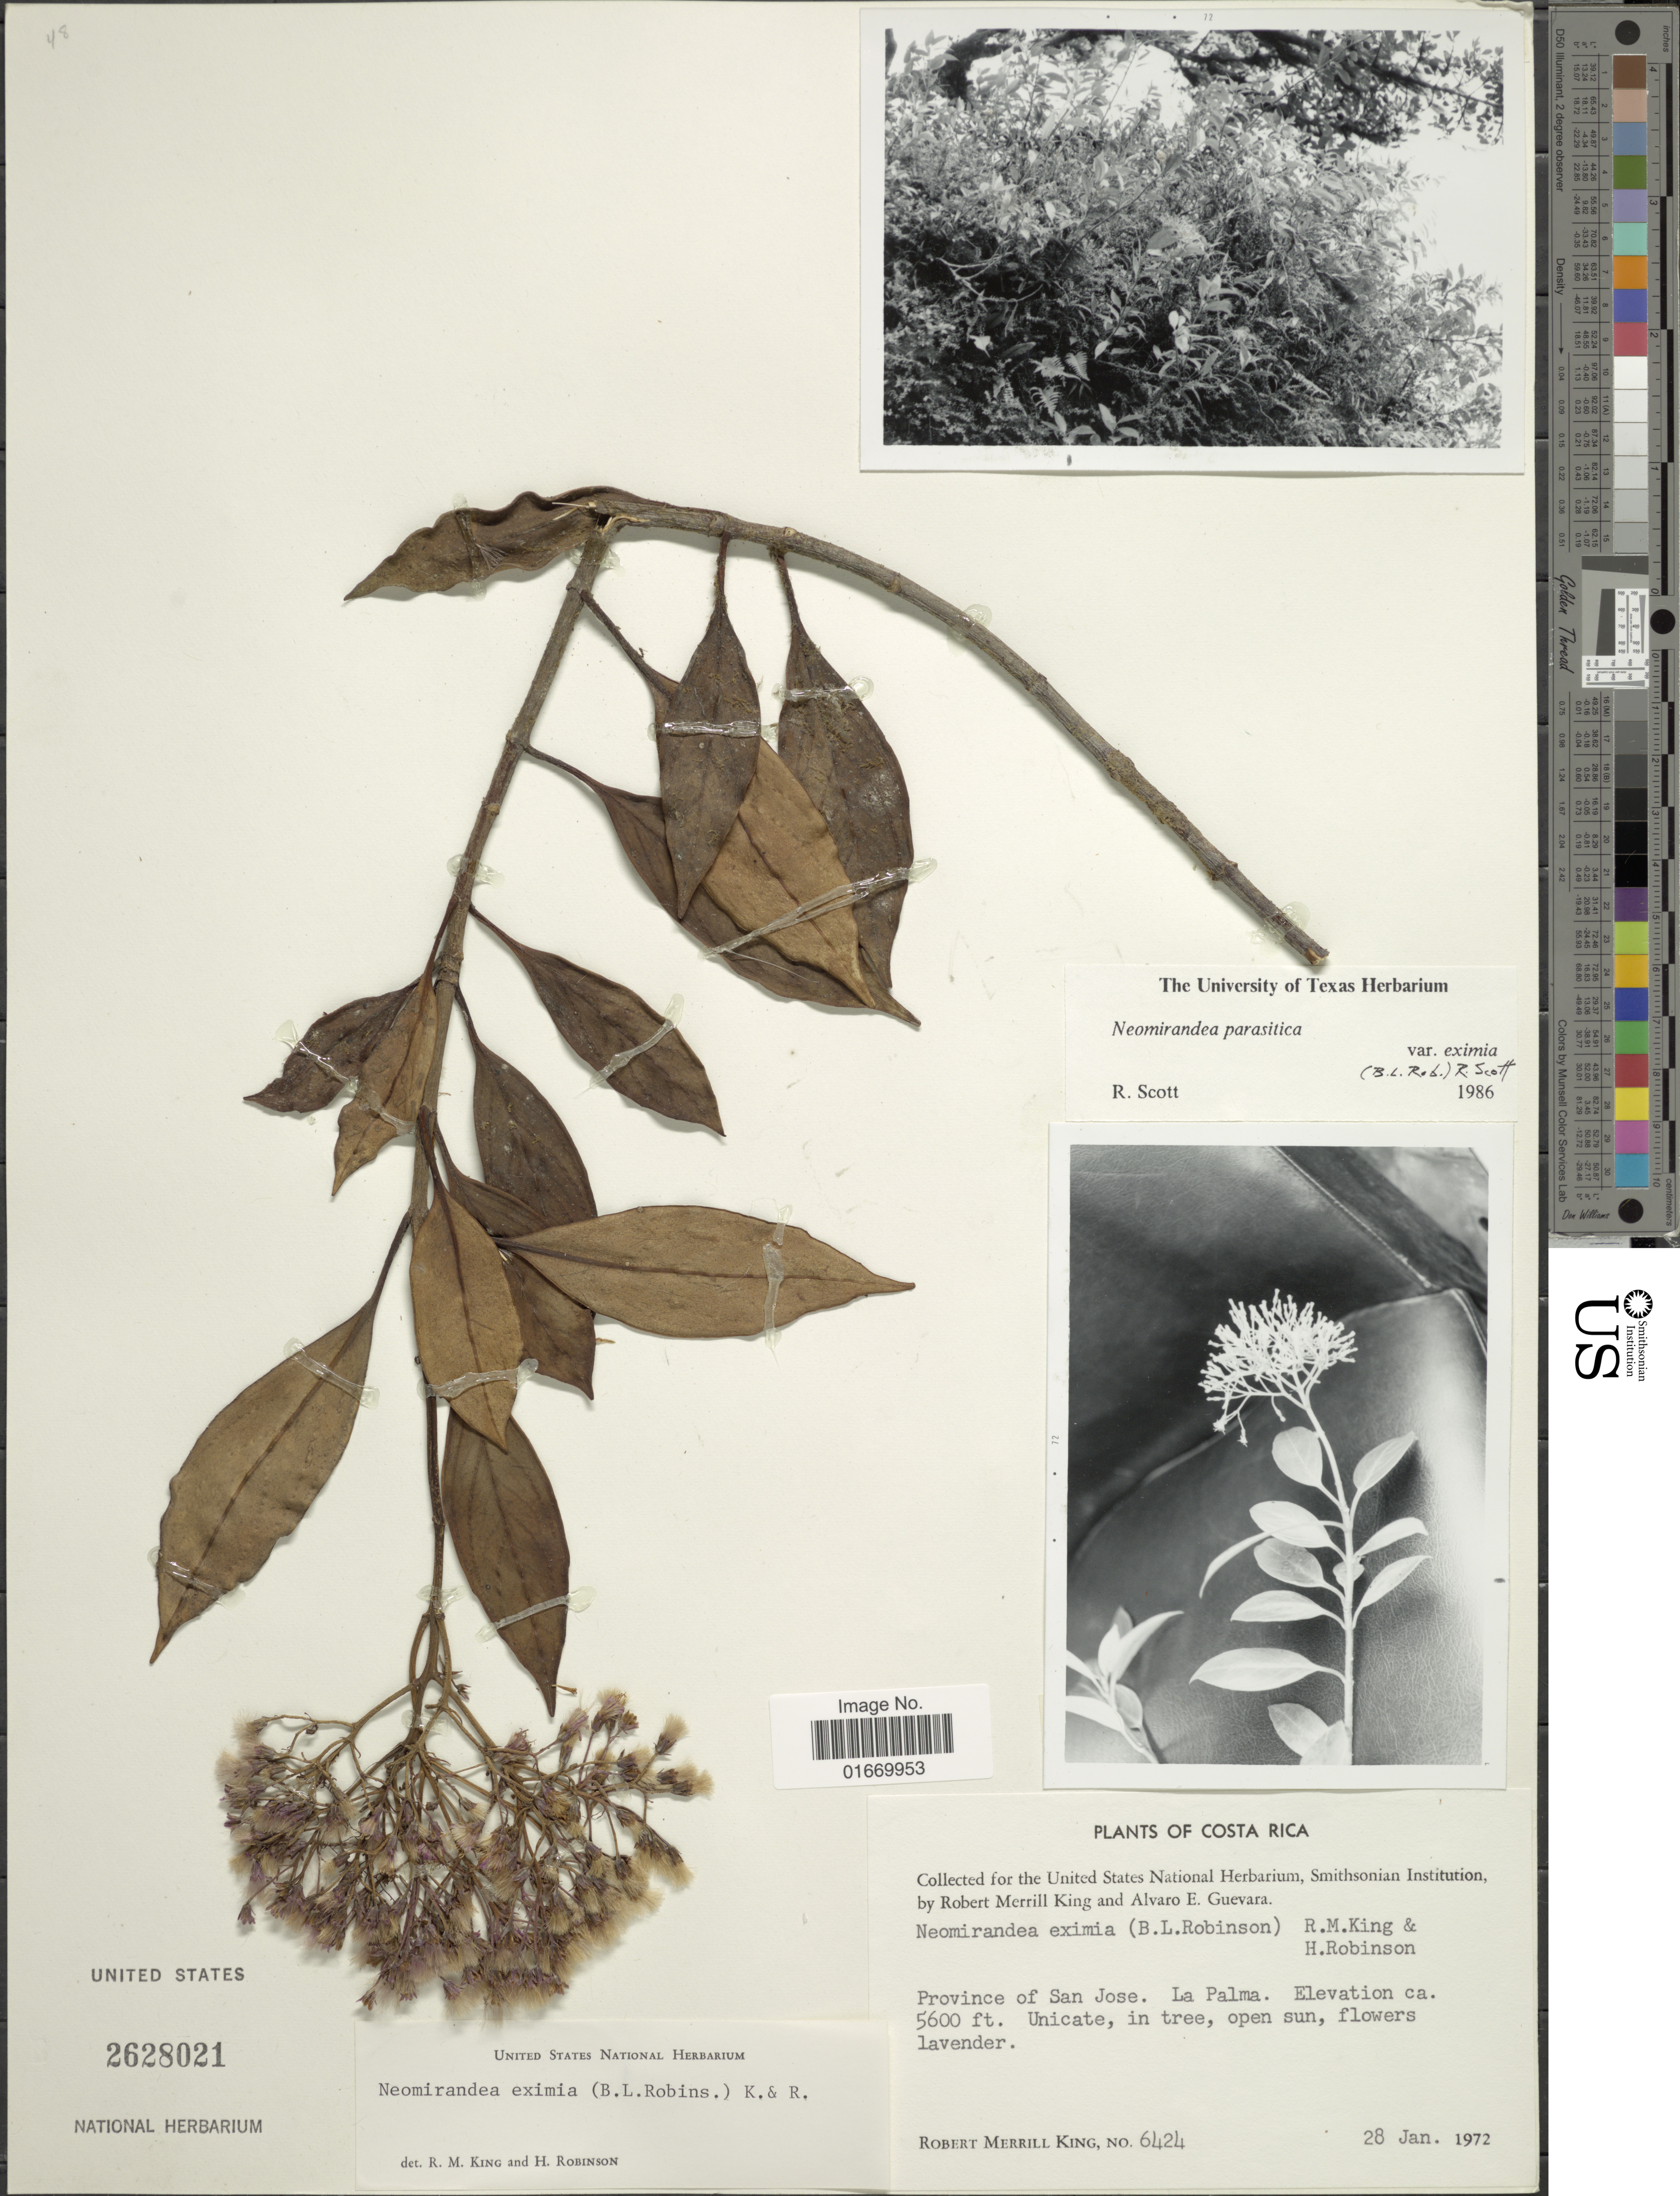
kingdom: Plantae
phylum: Tracheophyta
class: Magnoliopsida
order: Asterales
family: Asteraceae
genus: Neomirandea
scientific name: Neomirandea eximia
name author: (B.L. Rob.) R.M. King & H. Rob.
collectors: R. M. King & A. E. Guevara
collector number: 6424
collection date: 1972-01-28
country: Costa Rica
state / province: San José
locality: La Palma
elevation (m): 1707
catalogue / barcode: US 2628021